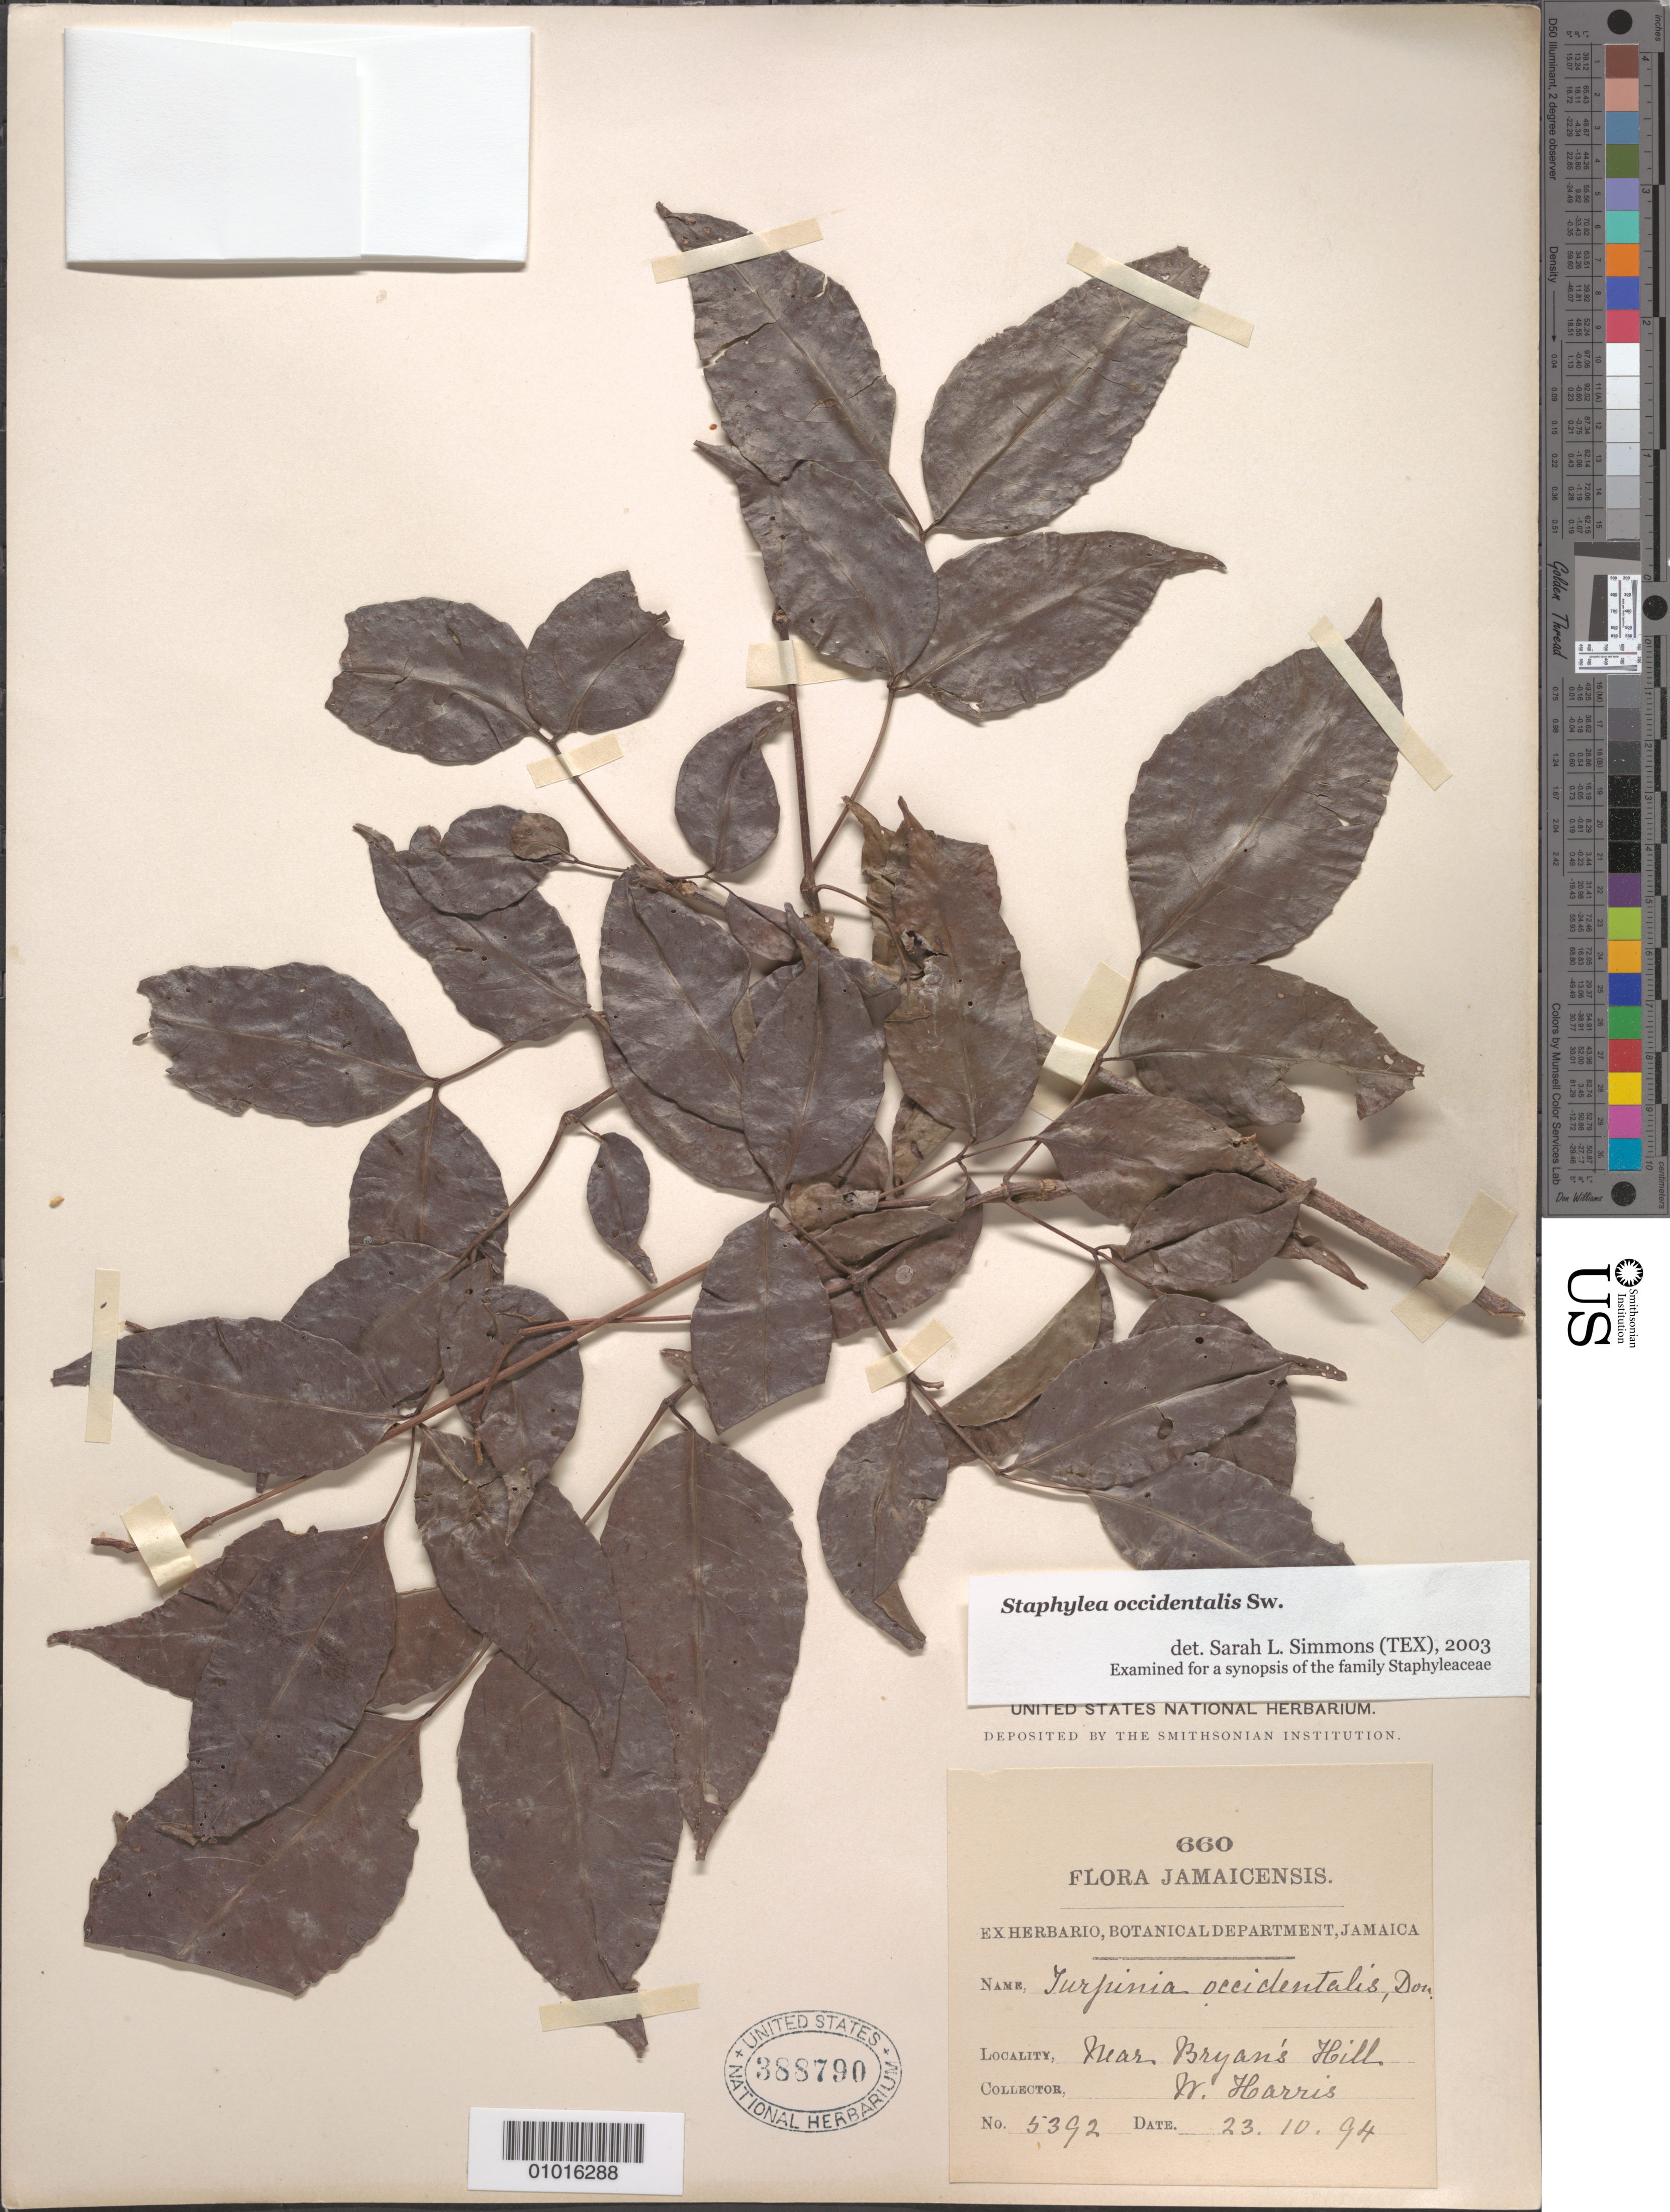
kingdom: Plantae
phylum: Tracheophyta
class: Magnoliopsida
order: Crossosomatales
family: Staphyleaceae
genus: Staphylea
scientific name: Staphylea occidentalis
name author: Sw.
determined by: Simmons, S. L.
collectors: W. H. Harris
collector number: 5392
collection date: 1894-10-23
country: Jamaica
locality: Bryans Hill, near.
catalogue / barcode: US 388790